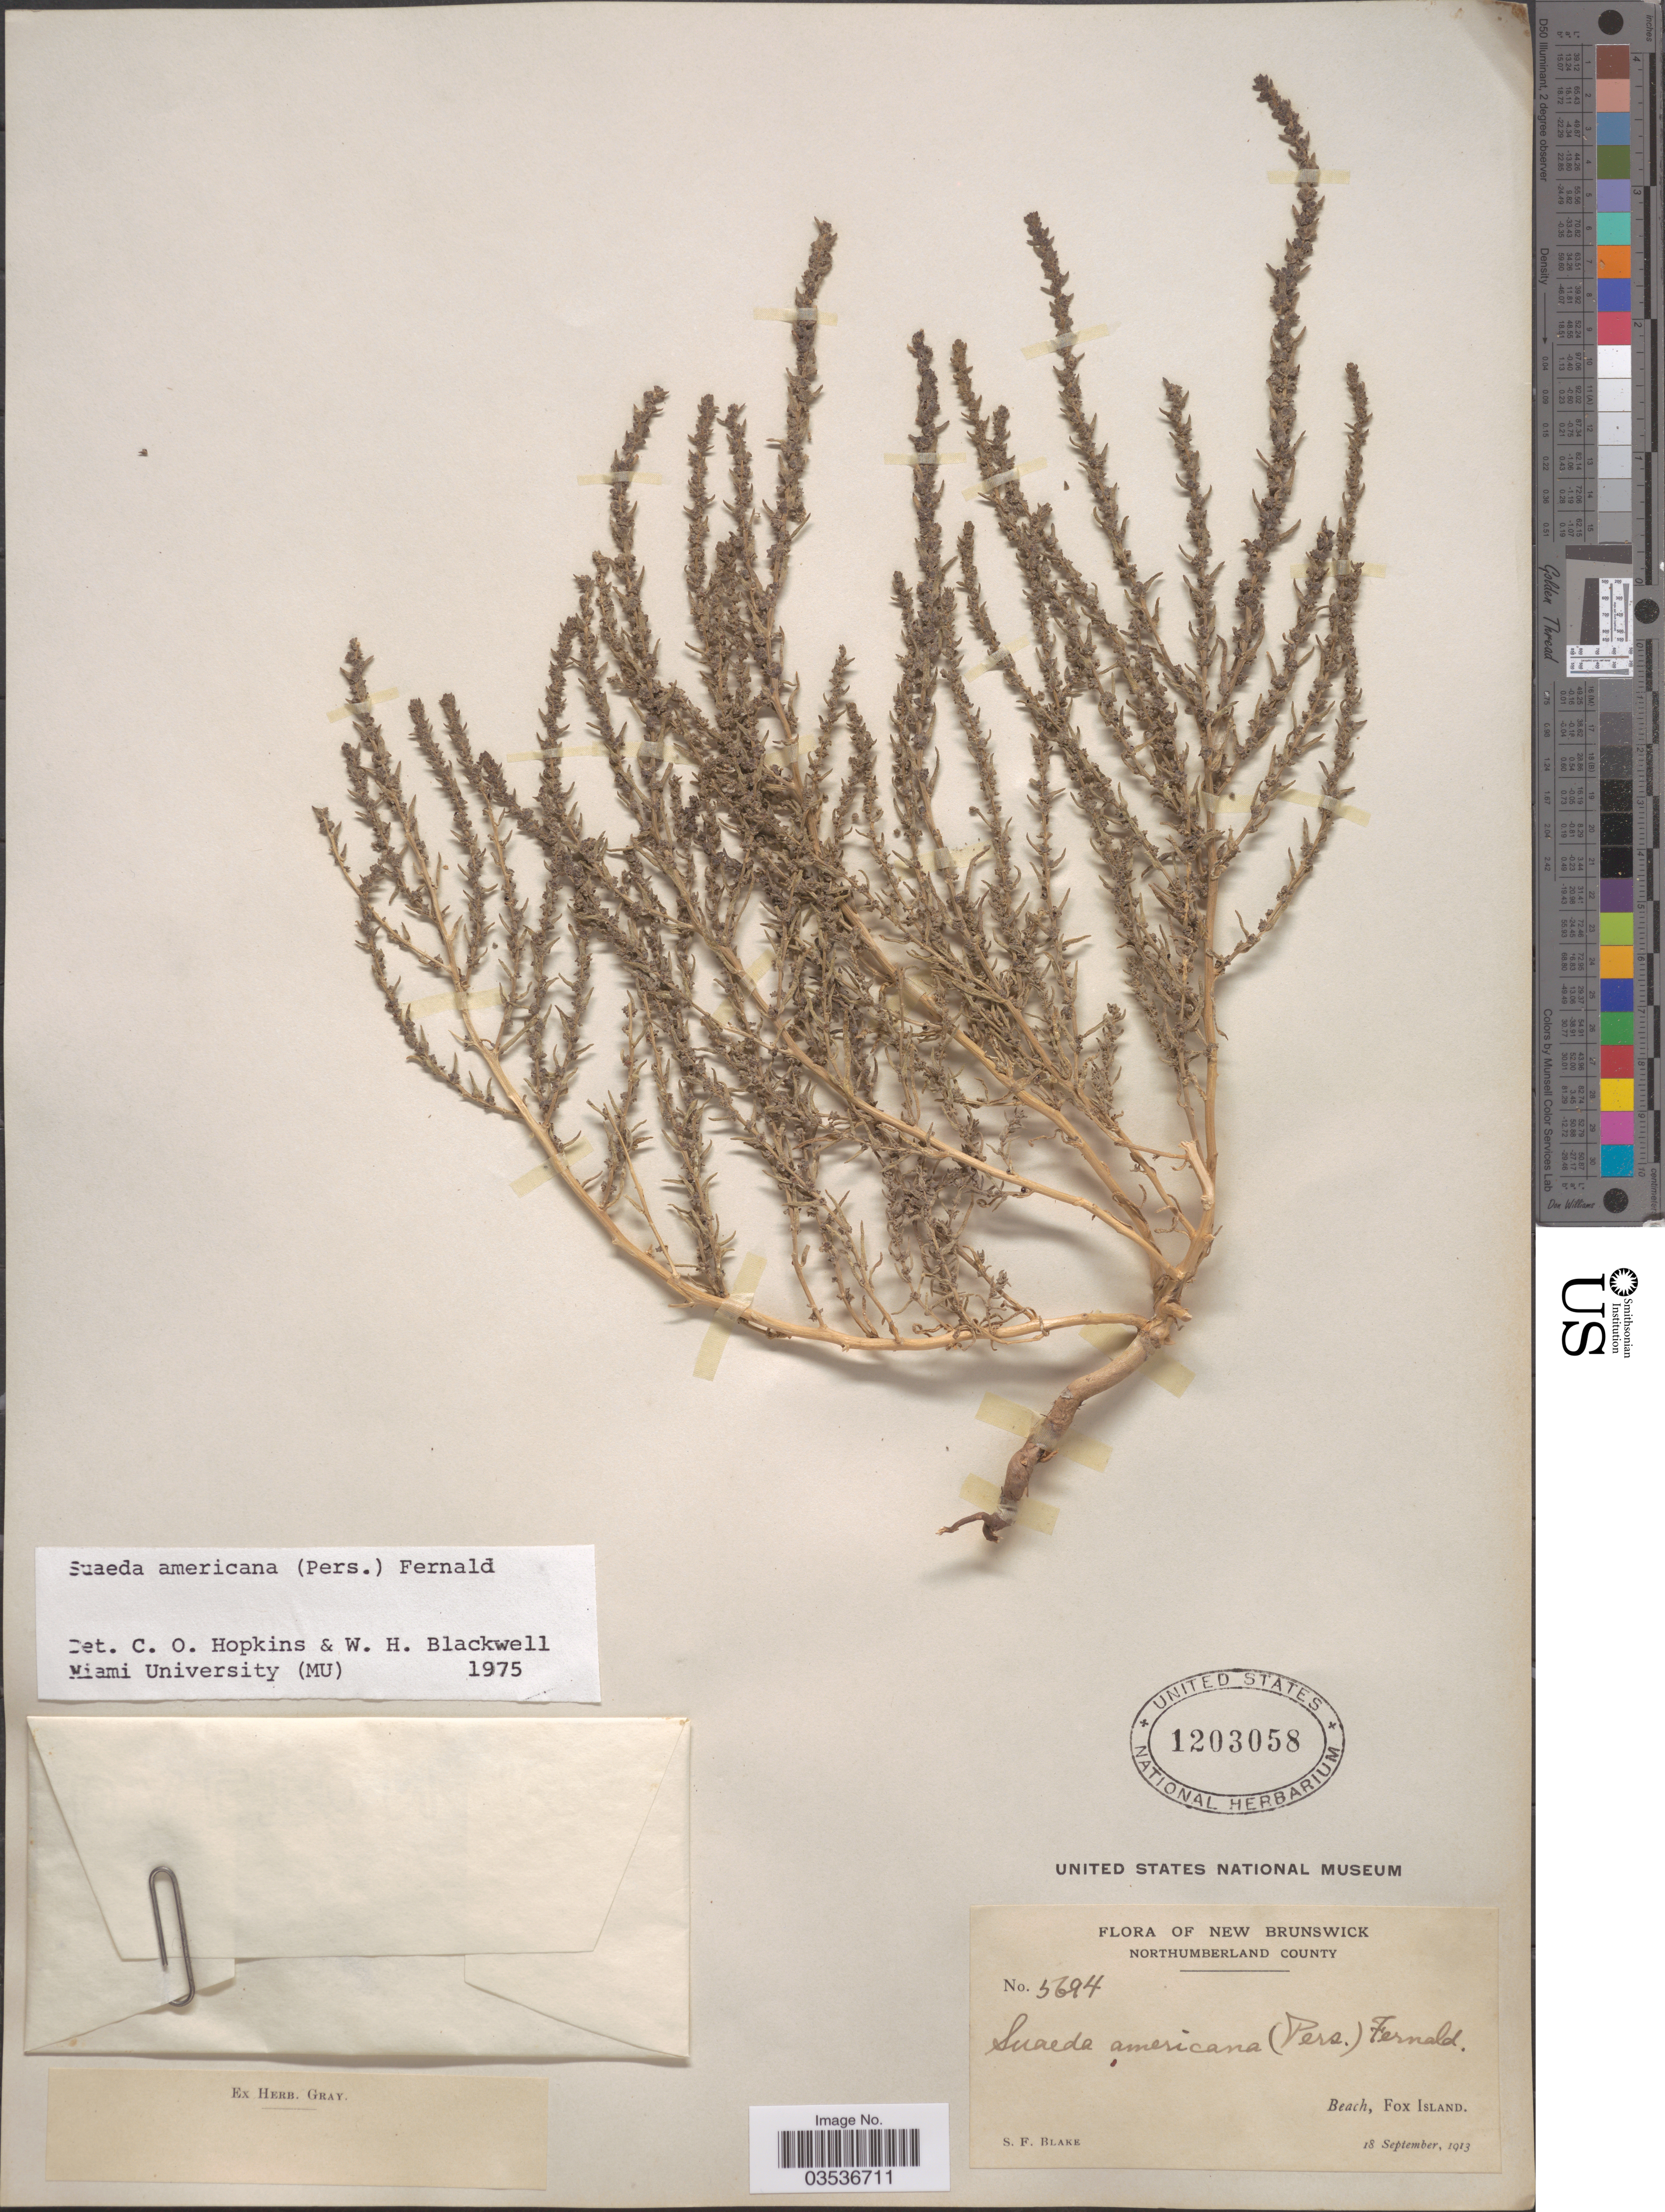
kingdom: Plantae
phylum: Tracheophyta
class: Magnoliopsida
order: Caryophyllales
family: Amaranthaceae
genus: Suaeda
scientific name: Suaeda americana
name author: (Pers.) Fernald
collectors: S. Blake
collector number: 5694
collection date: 1913-09-18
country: Canada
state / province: New Brunswick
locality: Northumberland County. Beach, Fox Island.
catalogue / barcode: US 1203058